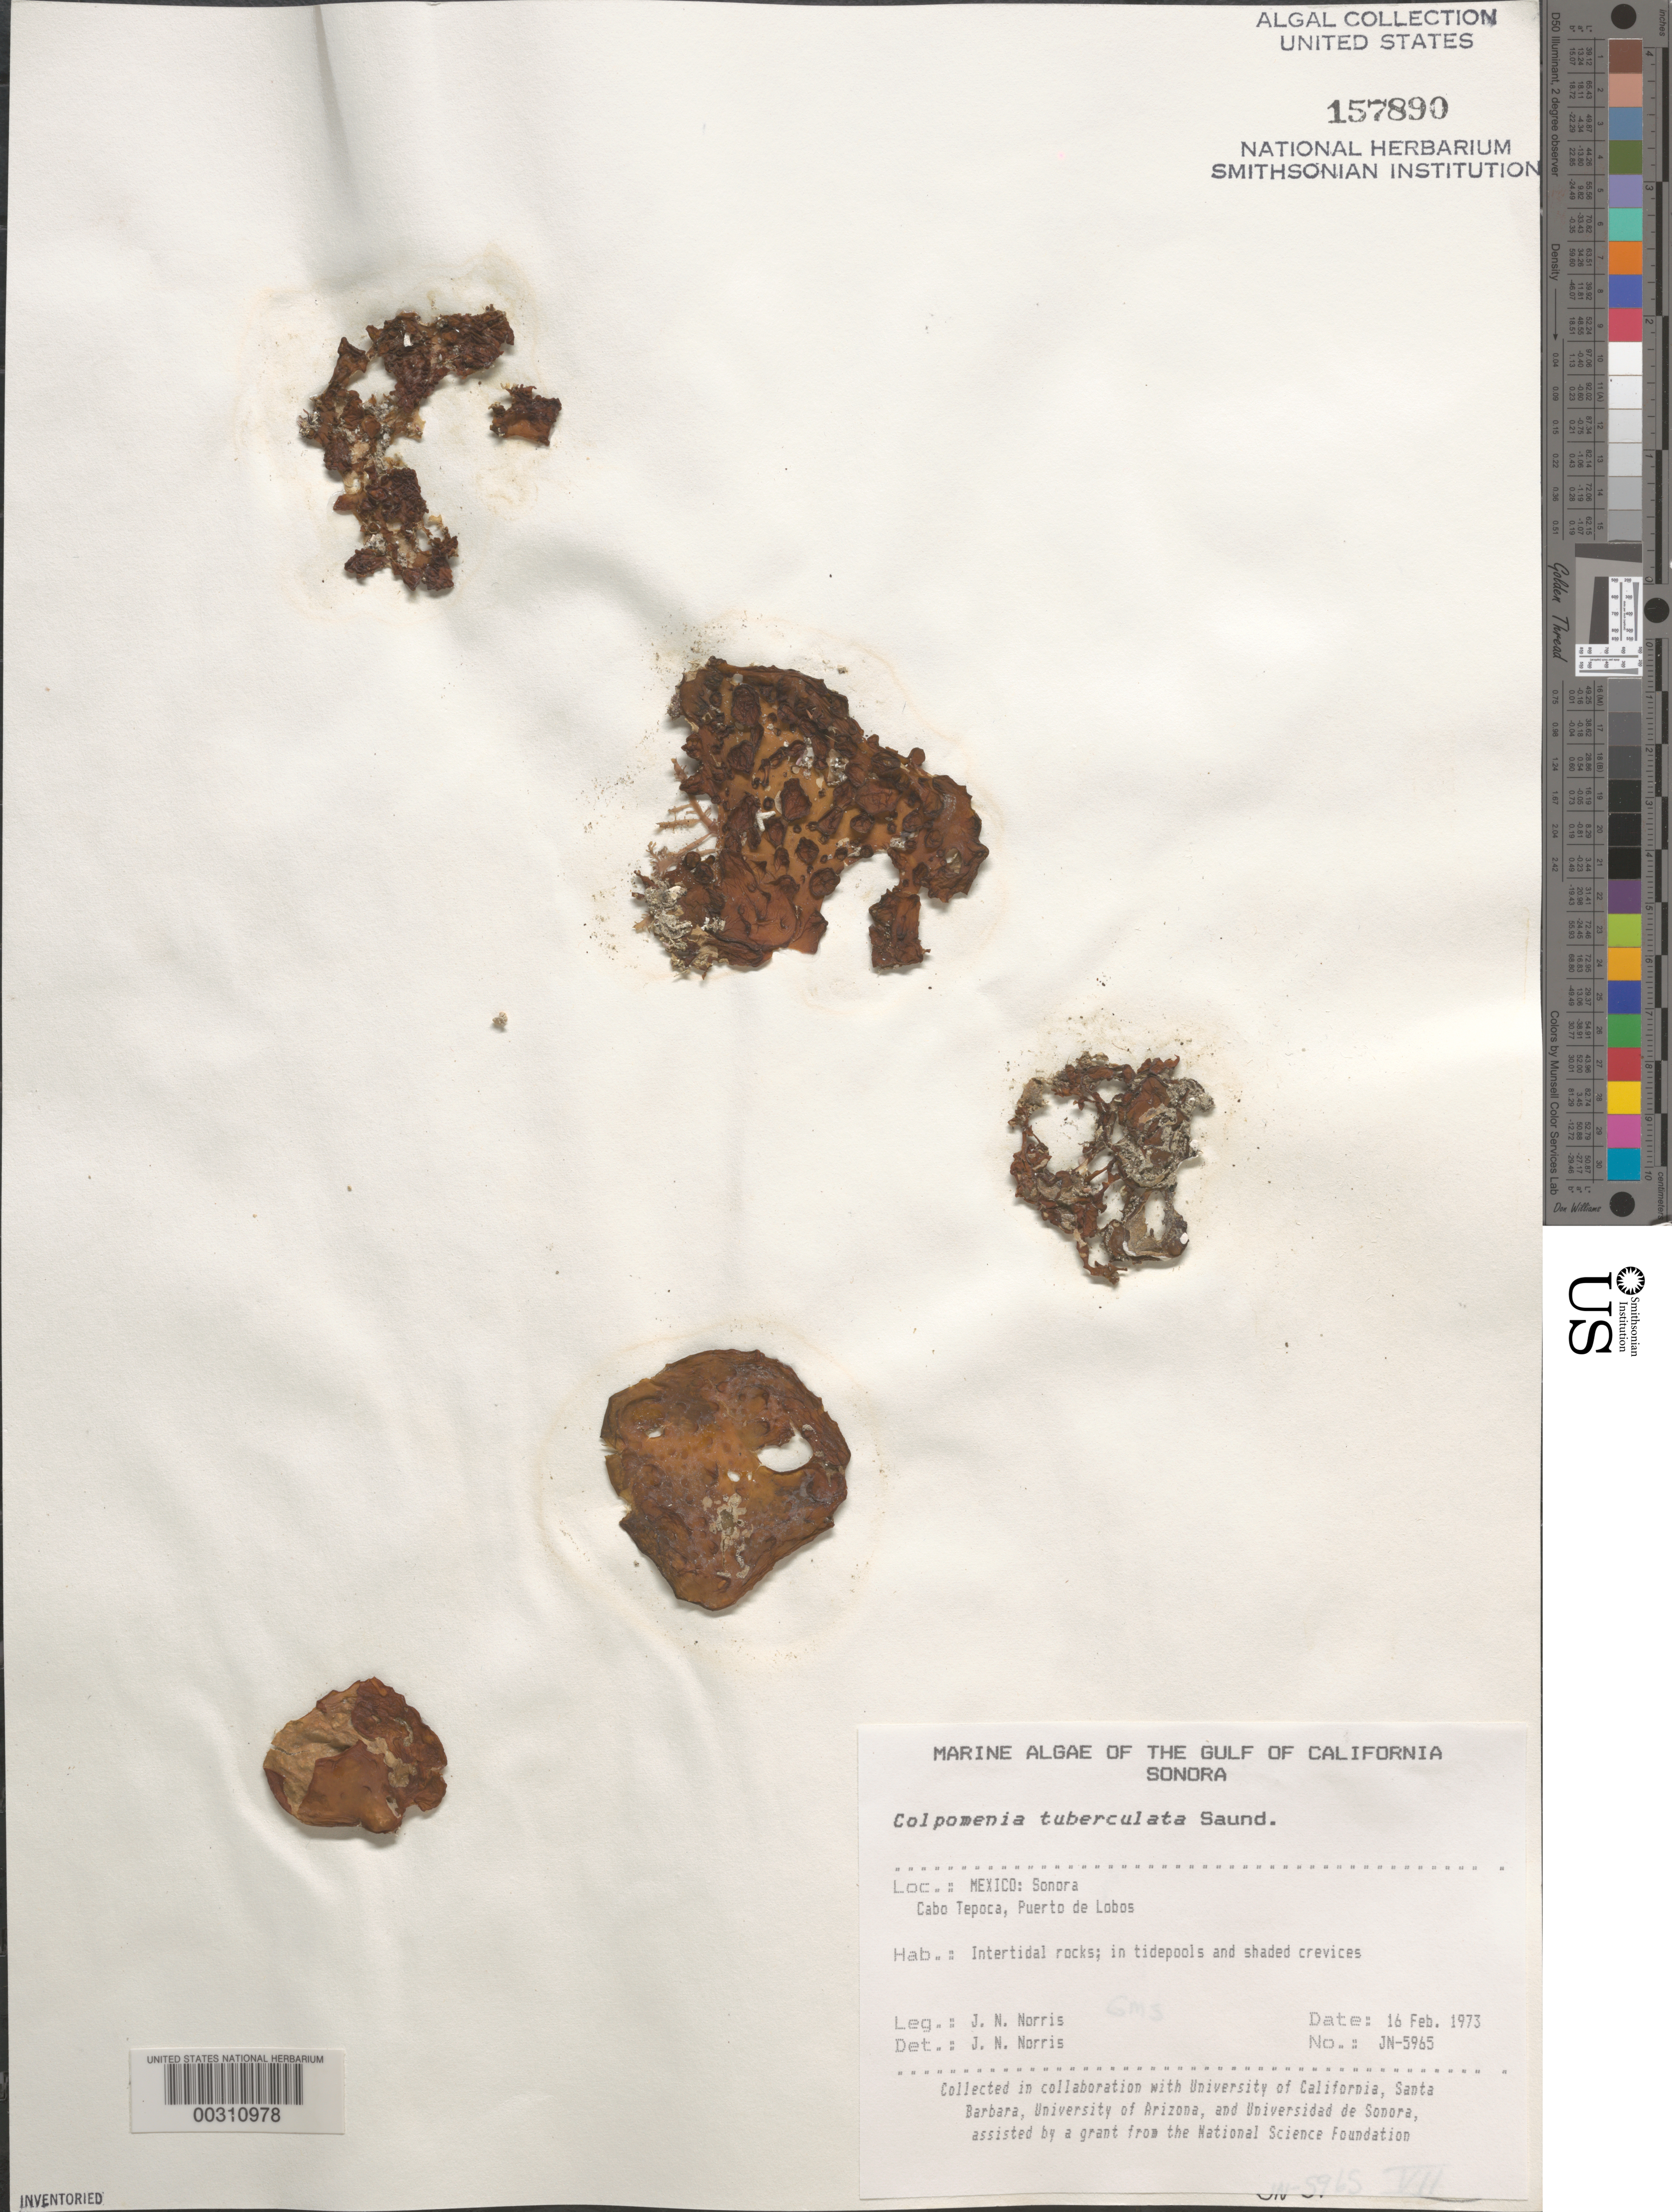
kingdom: Chromista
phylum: Ochrophyta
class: Phaeophyceae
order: Scytosiphonales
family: Scytosiphonaceae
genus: Colpomenia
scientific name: Colpomenia tuberculata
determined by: Norris, James N.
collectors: J. N. Norris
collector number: JN-5965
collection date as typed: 16 Feb 1973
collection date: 1973-02-16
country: Mexico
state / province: Sonora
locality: Cabo Tepoca, Puerto de Lobos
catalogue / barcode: US 157890